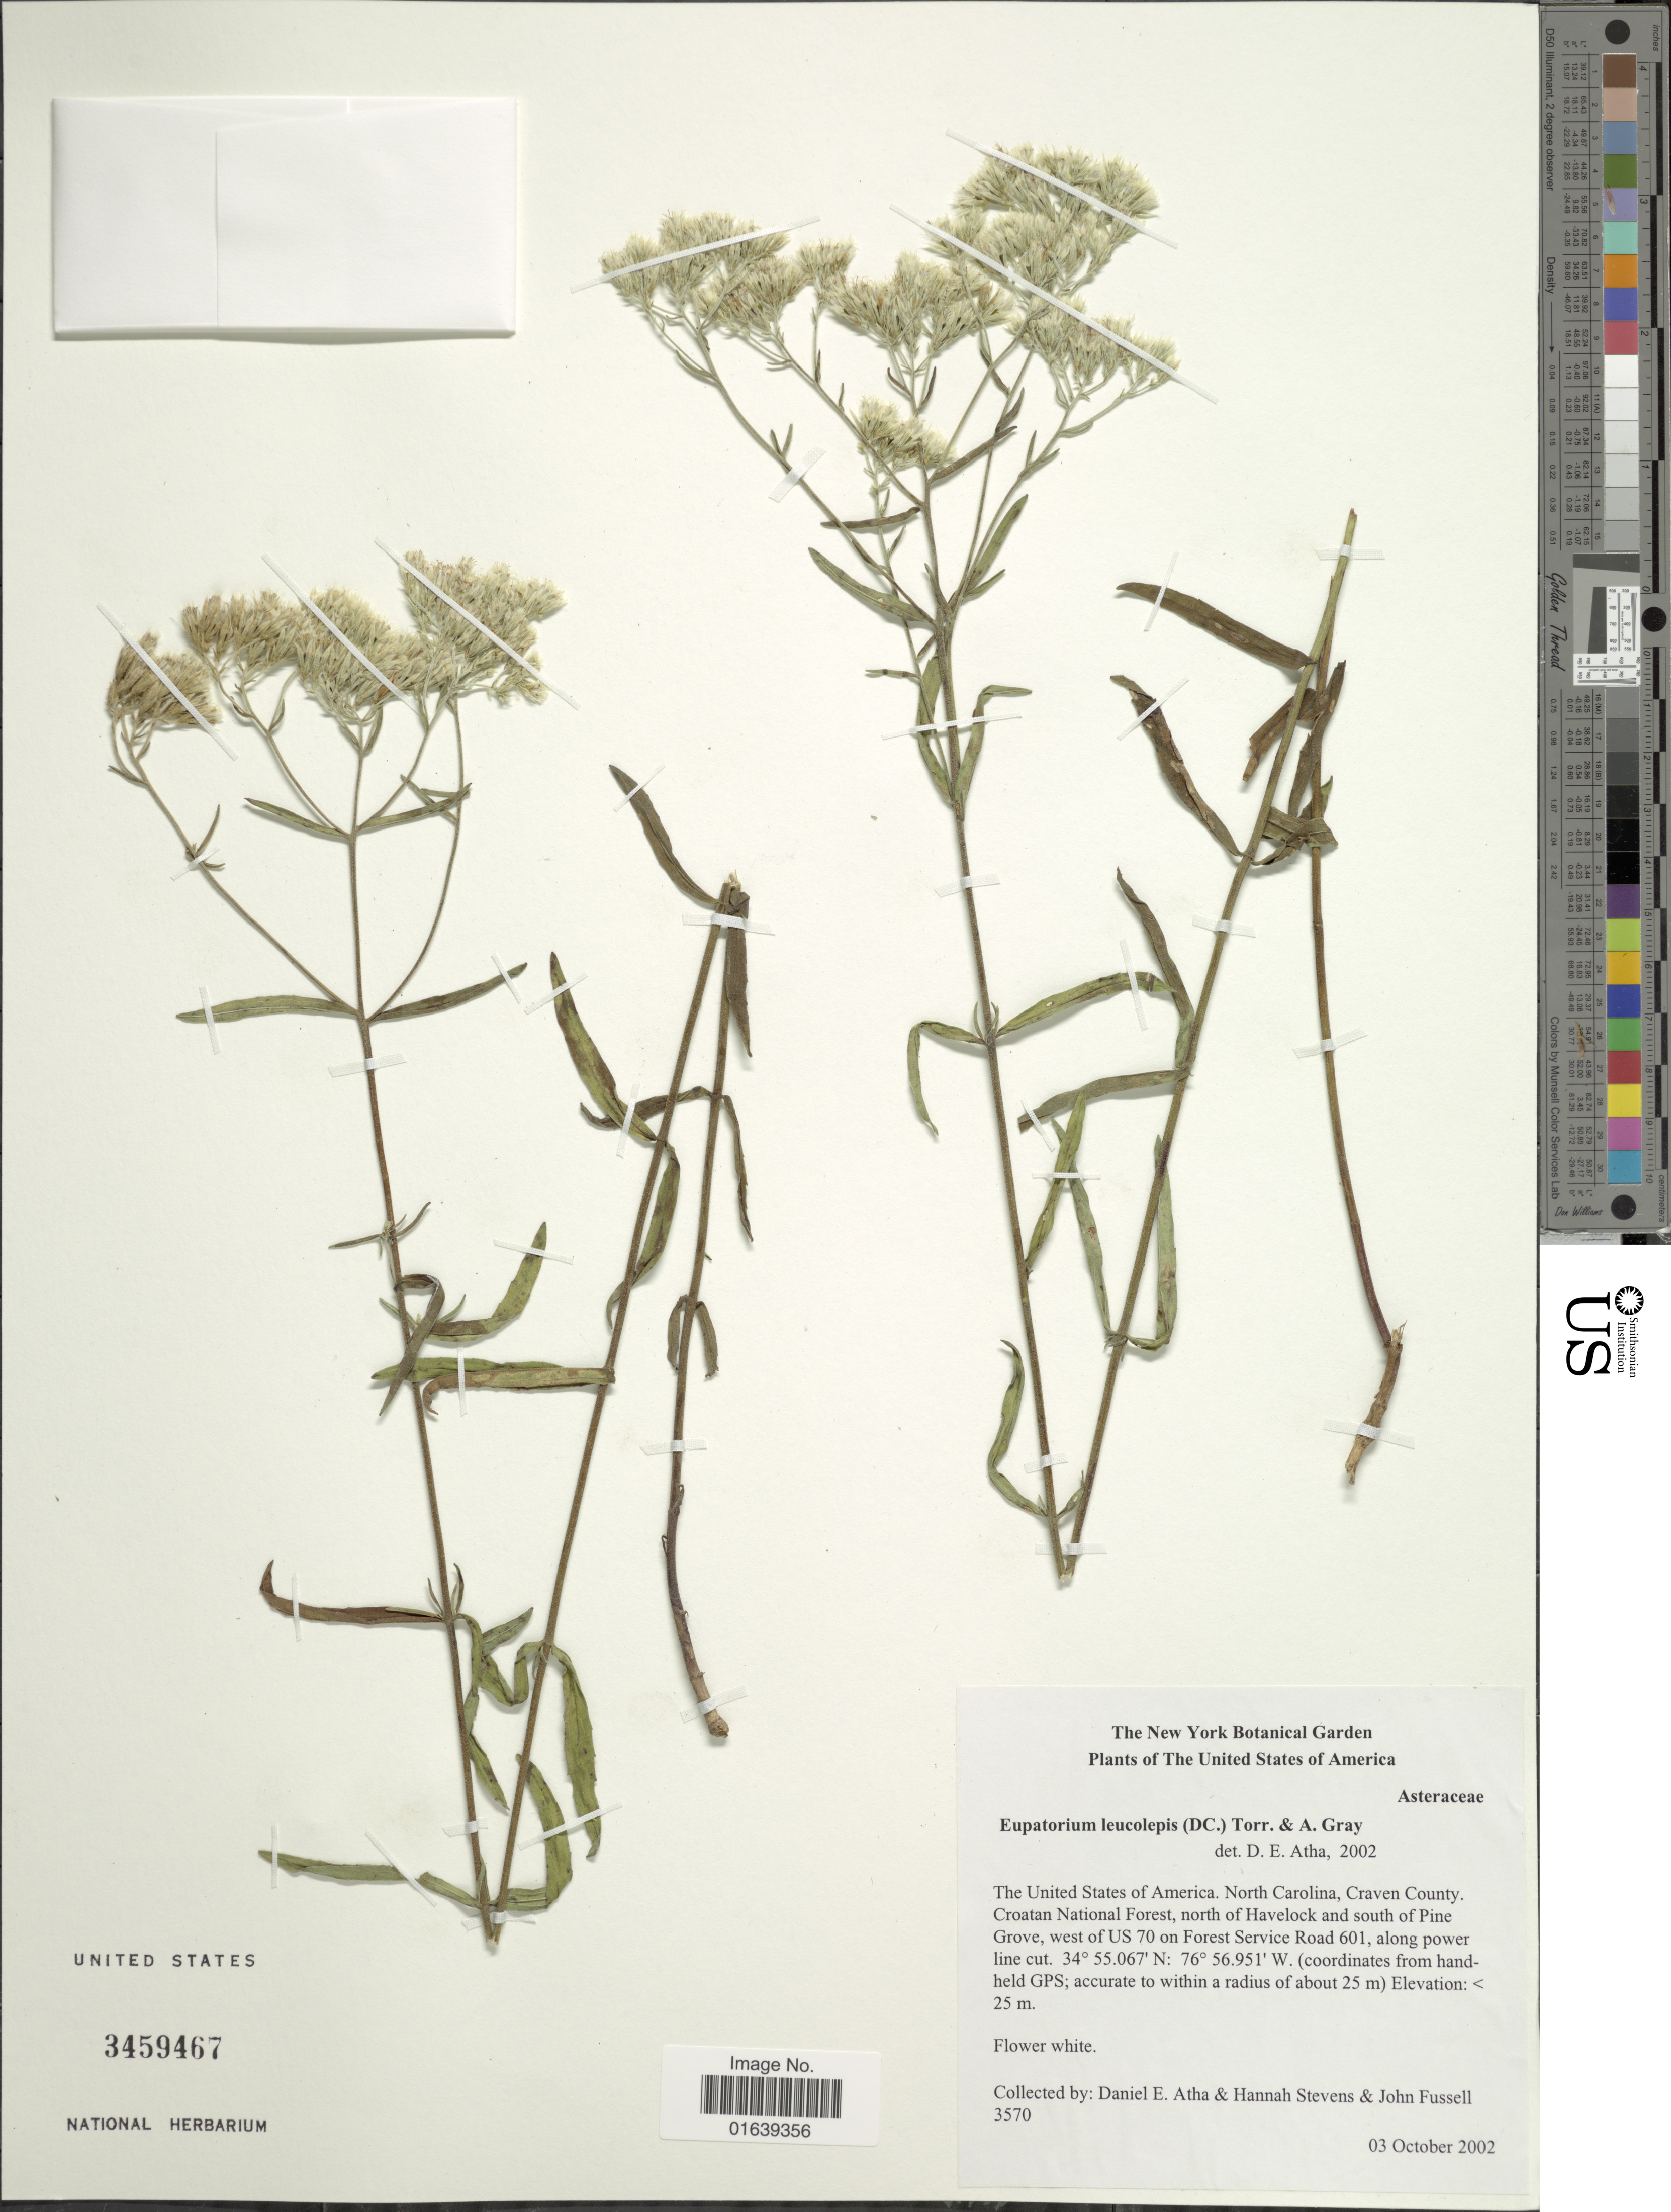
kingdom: Plantae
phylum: Tracheophyta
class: Magnoliopsida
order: Asterales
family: Asteraceae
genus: Eupatorium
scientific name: Eupatorium leucolepis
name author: (DC.) Torr. & A. Gray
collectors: D. Atha, H. Stevens & J. Fussell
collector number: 3570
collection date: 2002-10-03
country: United States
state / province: North Carolina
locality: The United States of America. North Carolina, Craven County. Croatan National Forest, north of Havelock and south of Pine Grove, west of US 70 on Forest Service Road 601, along power line cut.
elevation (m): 25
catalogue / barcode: US 3459467